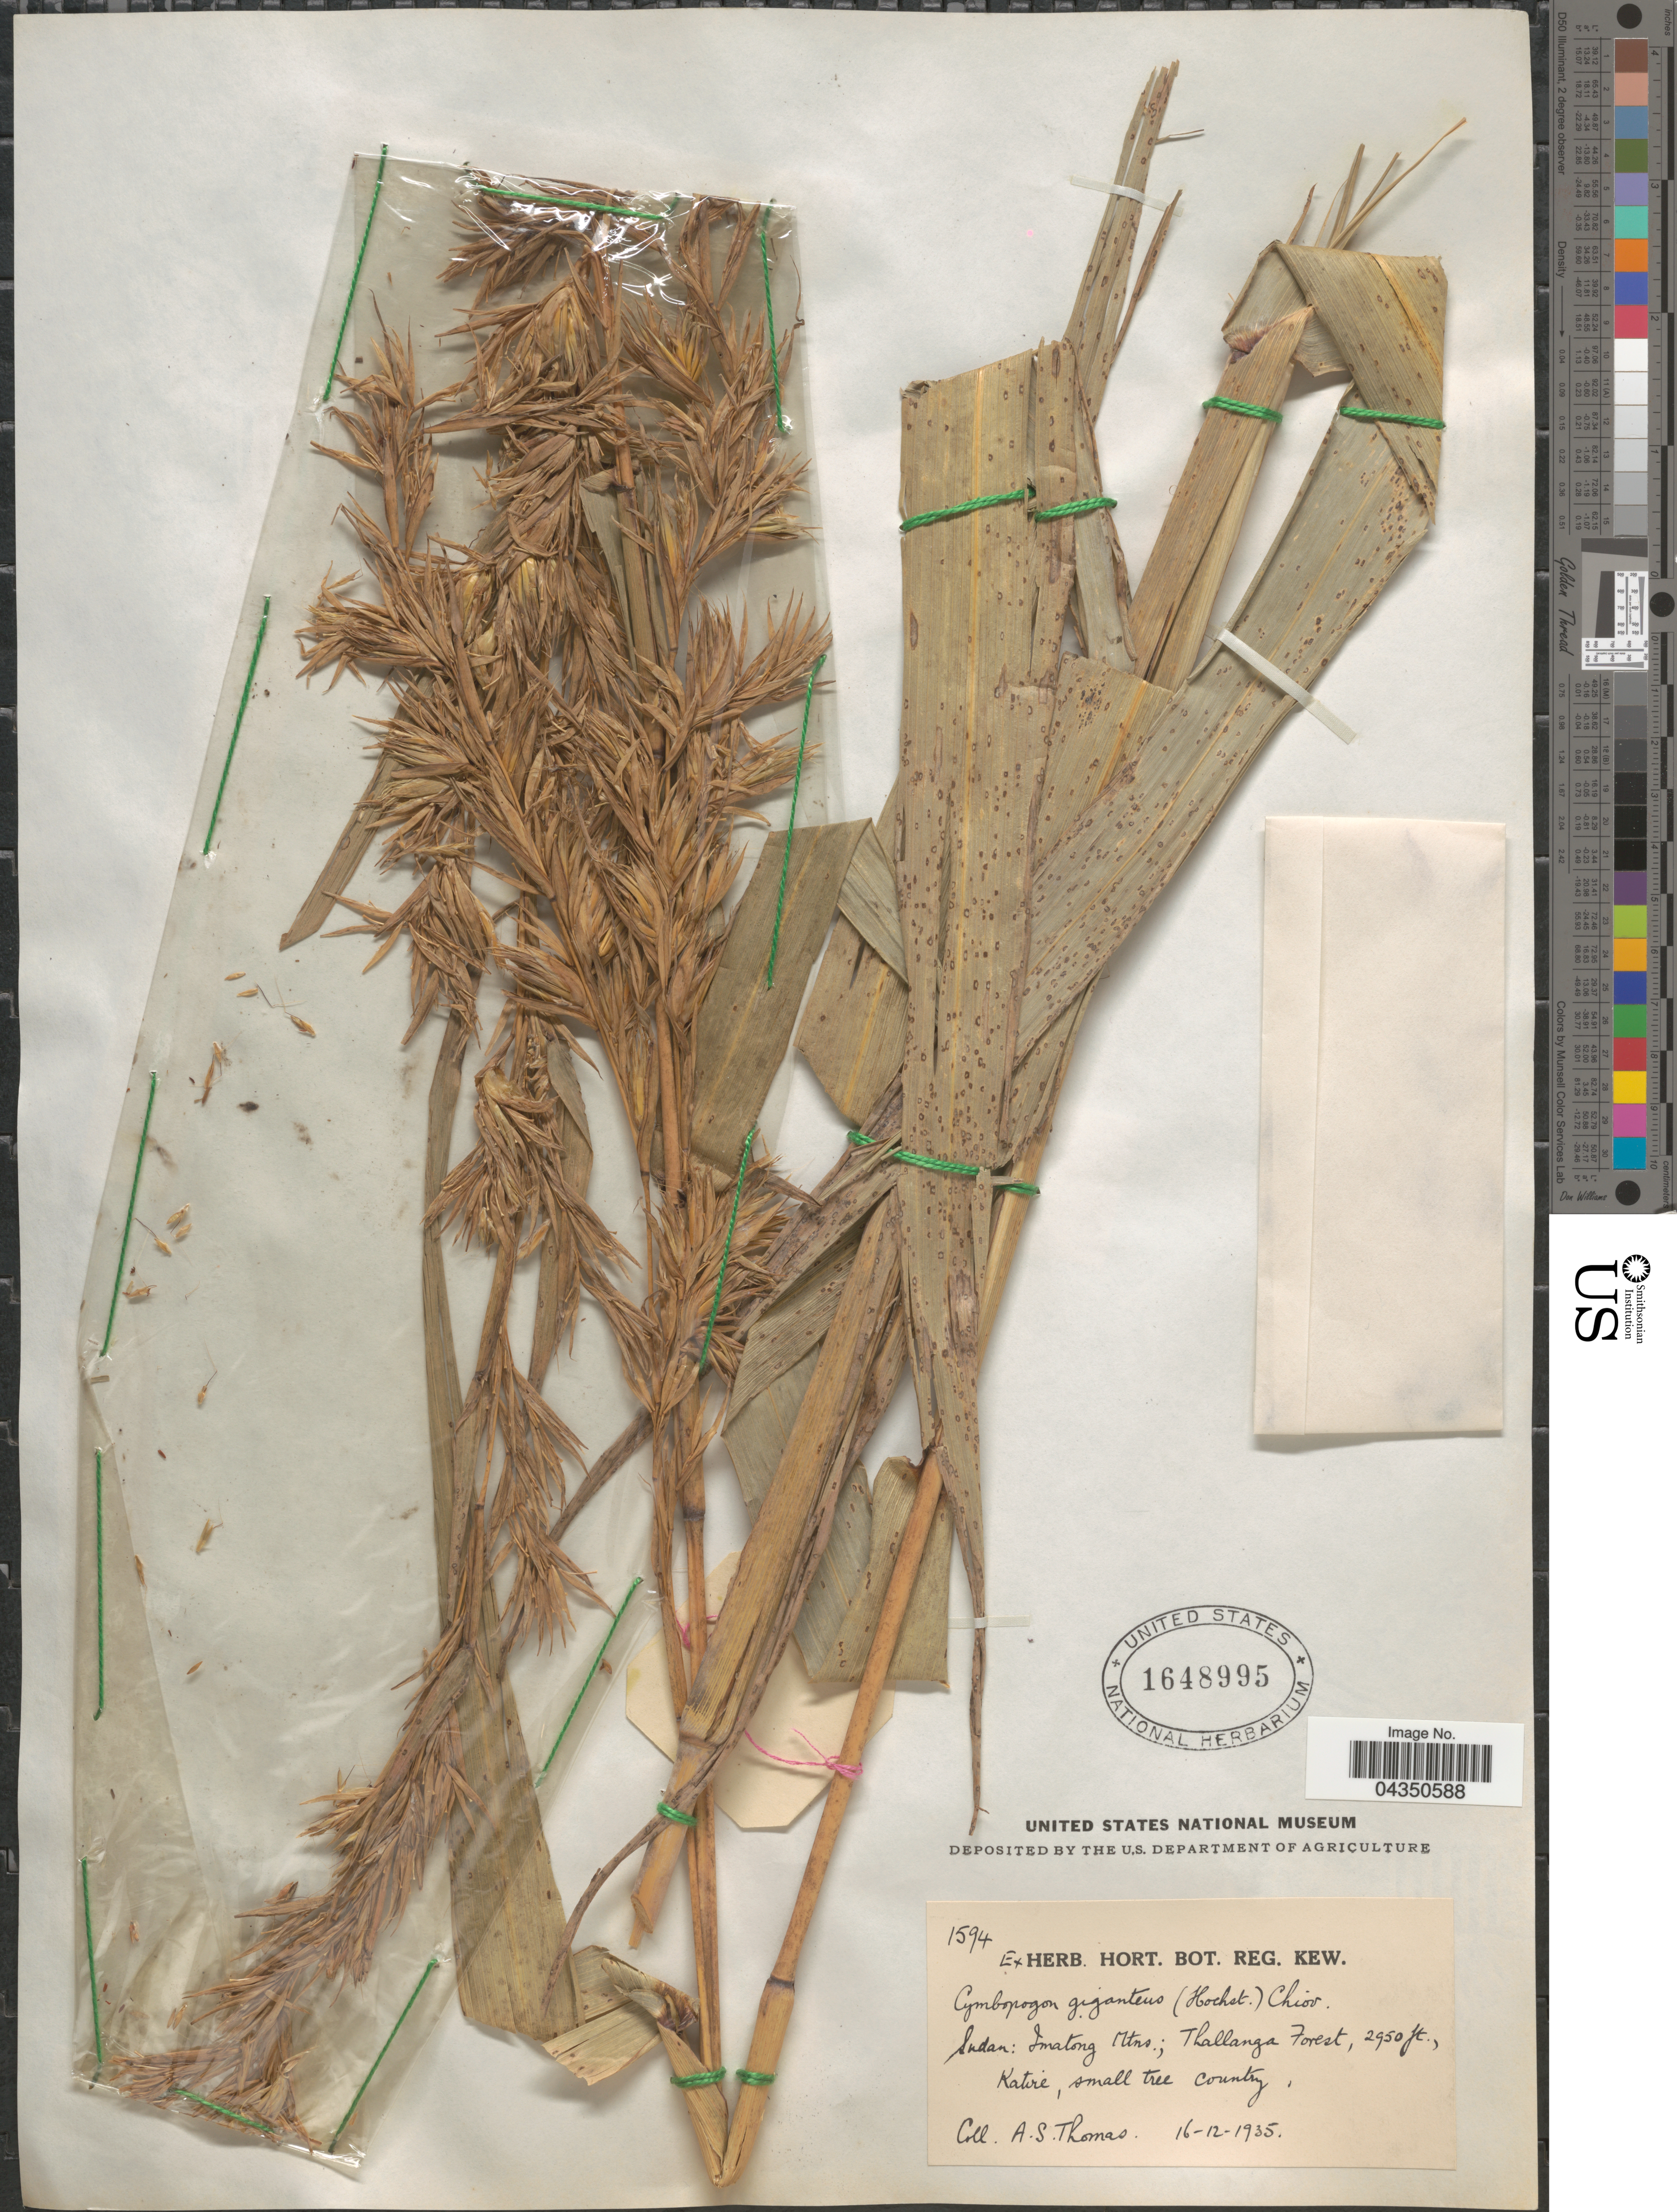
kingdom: Plantae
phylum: Tracheophyta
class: Liliopsida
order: Poales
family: Poaceae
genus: Cymbopogon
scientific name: Cymbopogon giganteus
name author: Chiov.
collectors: A. Thomas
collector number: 1594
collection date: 1935-12-16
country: Sudan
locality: Imatong Mtns.; Thallanga Forest, Katrie.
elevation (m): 899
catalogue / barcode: US 1648995